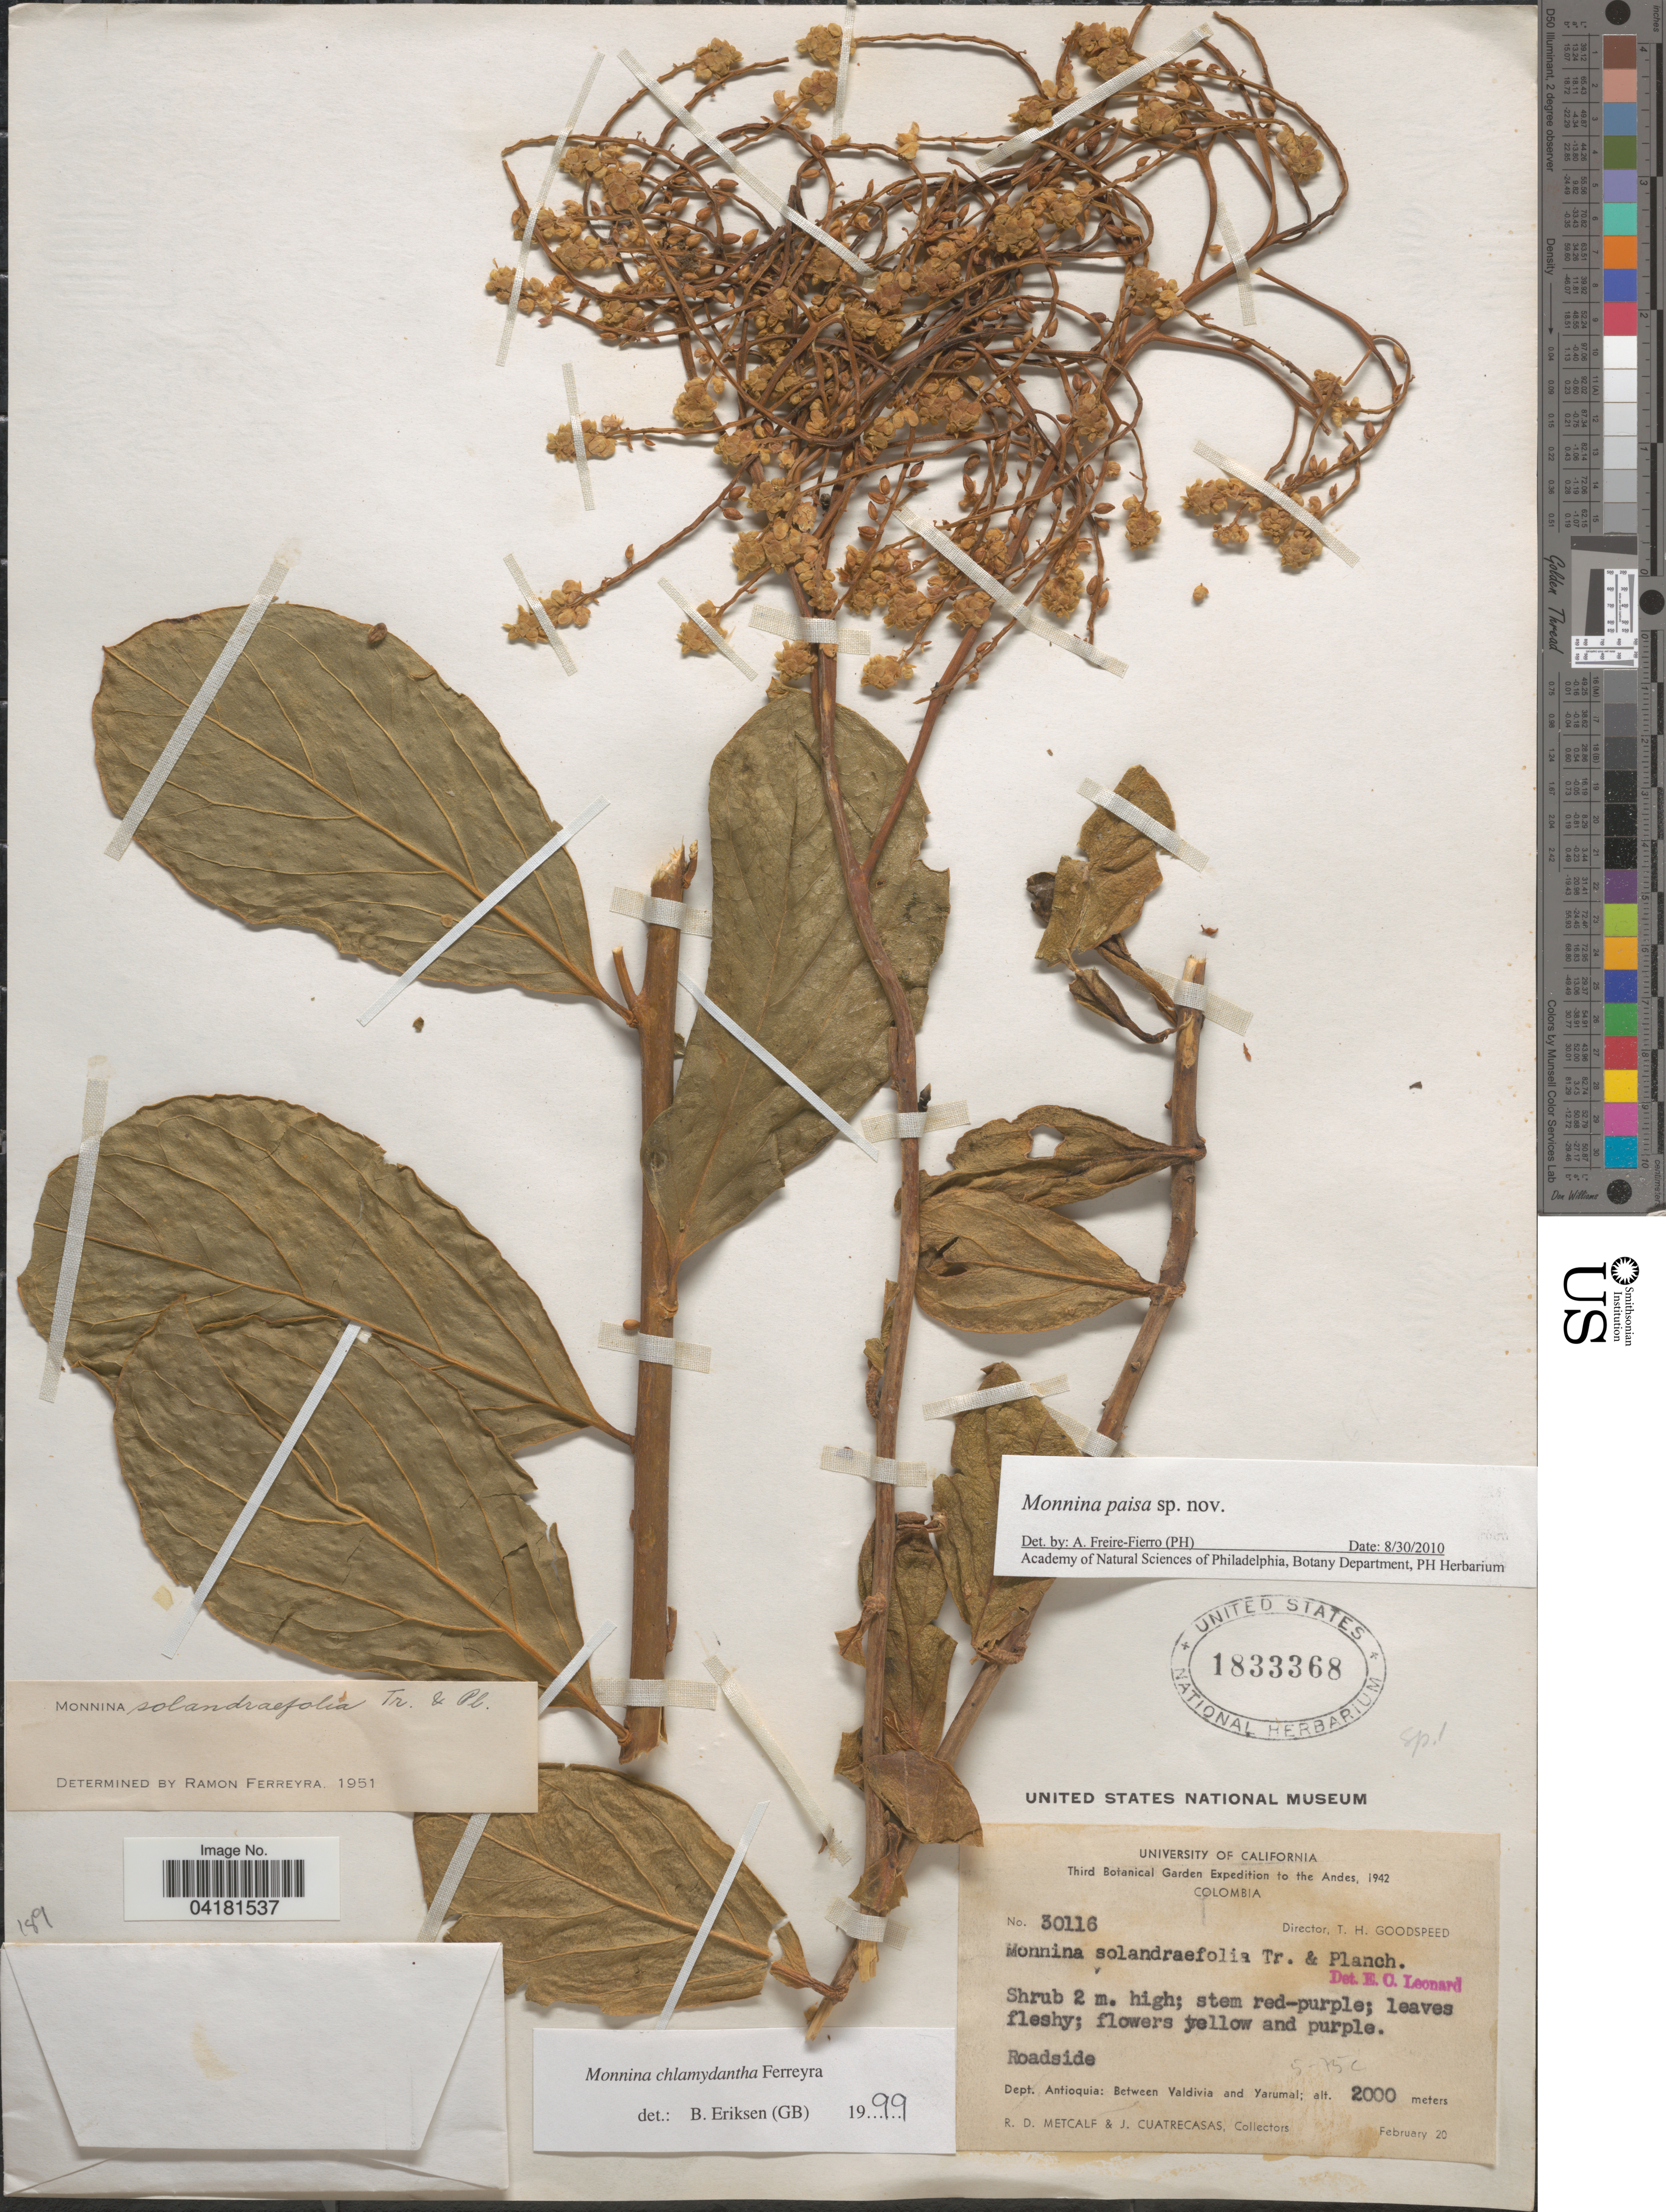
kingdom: Plantae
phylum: Tracheophyta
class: Magnoliopsida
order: Fabales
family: Polygalaceae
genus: Monnina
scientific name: Monnina paisa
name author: Freire-Fierro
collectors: R. D. Metcalf & J. Cuatrecasas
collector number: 30116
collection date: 1942-02-20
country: Colombia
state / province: Antioquia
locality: Third Botanical Garden Expedition to the Andes, 1942. Dept. Antioquia: Between Valdivia and Yarumal.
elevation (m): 2000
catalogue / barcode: US 1833368